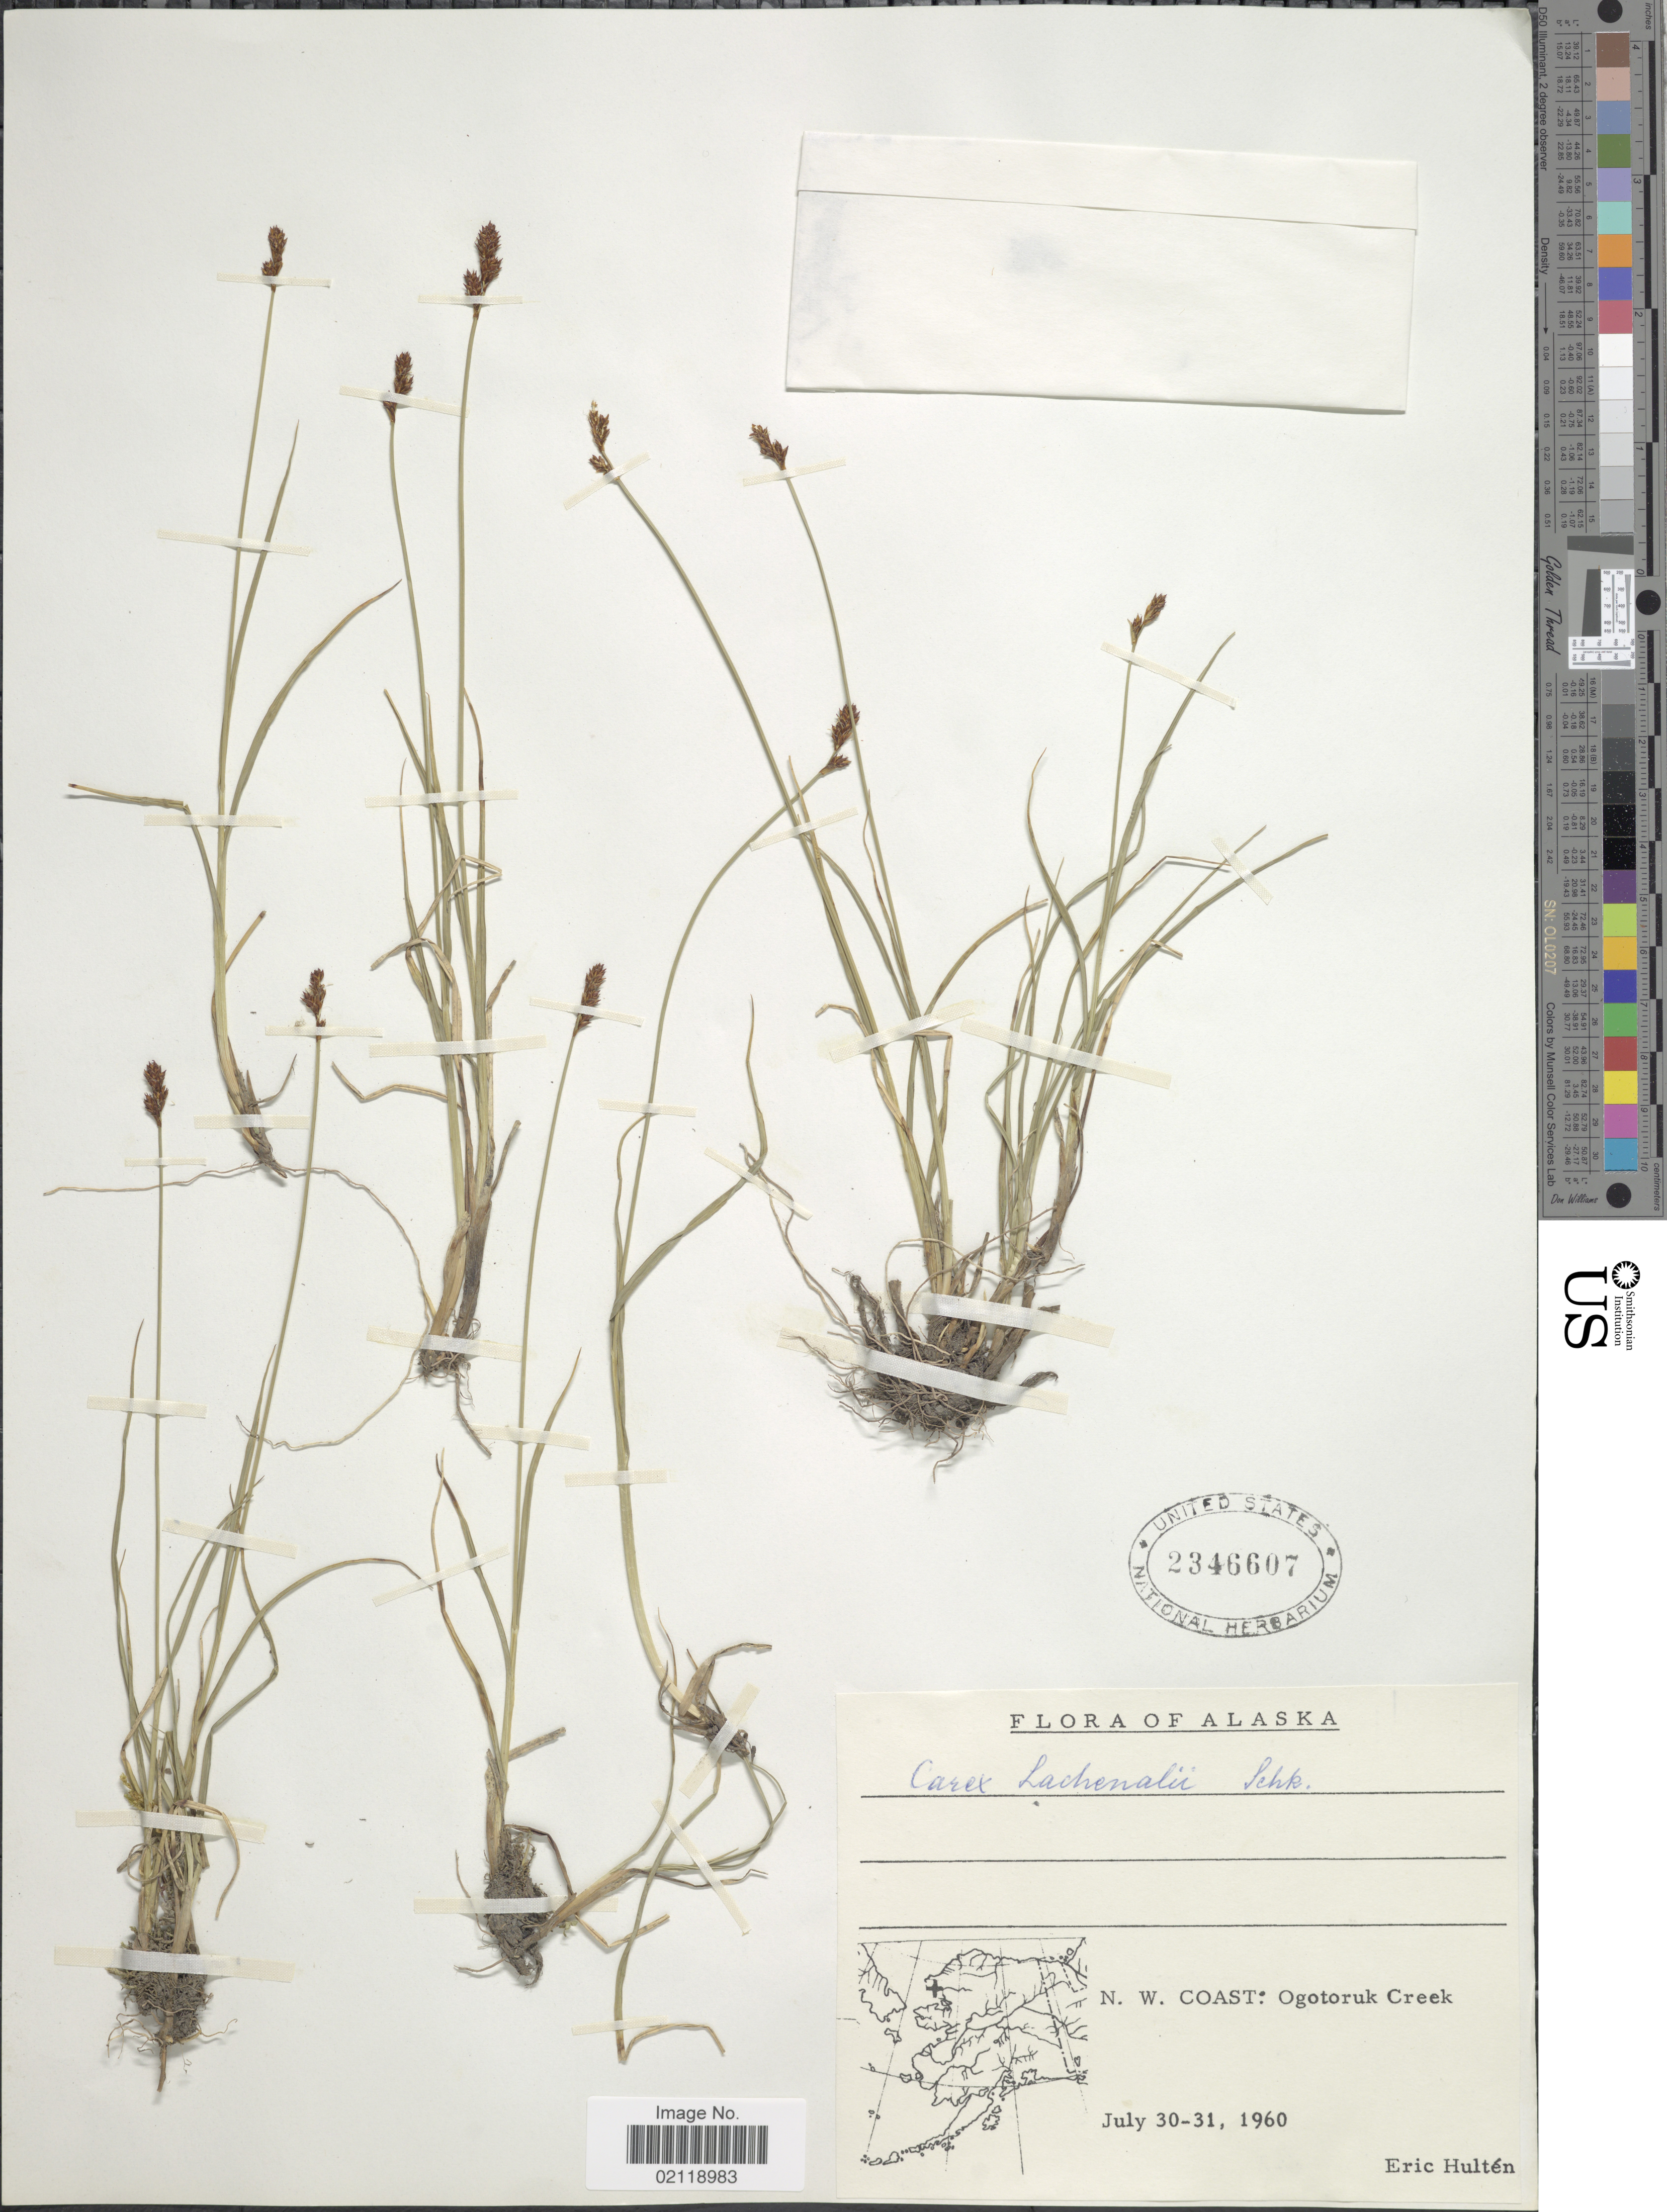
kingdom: Plantae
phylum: Tracheophyta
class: Liliopsida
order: Poales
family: Cyperaceae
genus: Carex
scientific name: Carex lachenalii subsp. lachenalii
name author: Schkuhr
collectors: E. G. Hultén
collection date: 1960-07-30/1960-07-31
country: United States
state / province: Alaska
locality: N. W. Coast: Ogotoruk Creek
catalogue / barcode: US 2346607